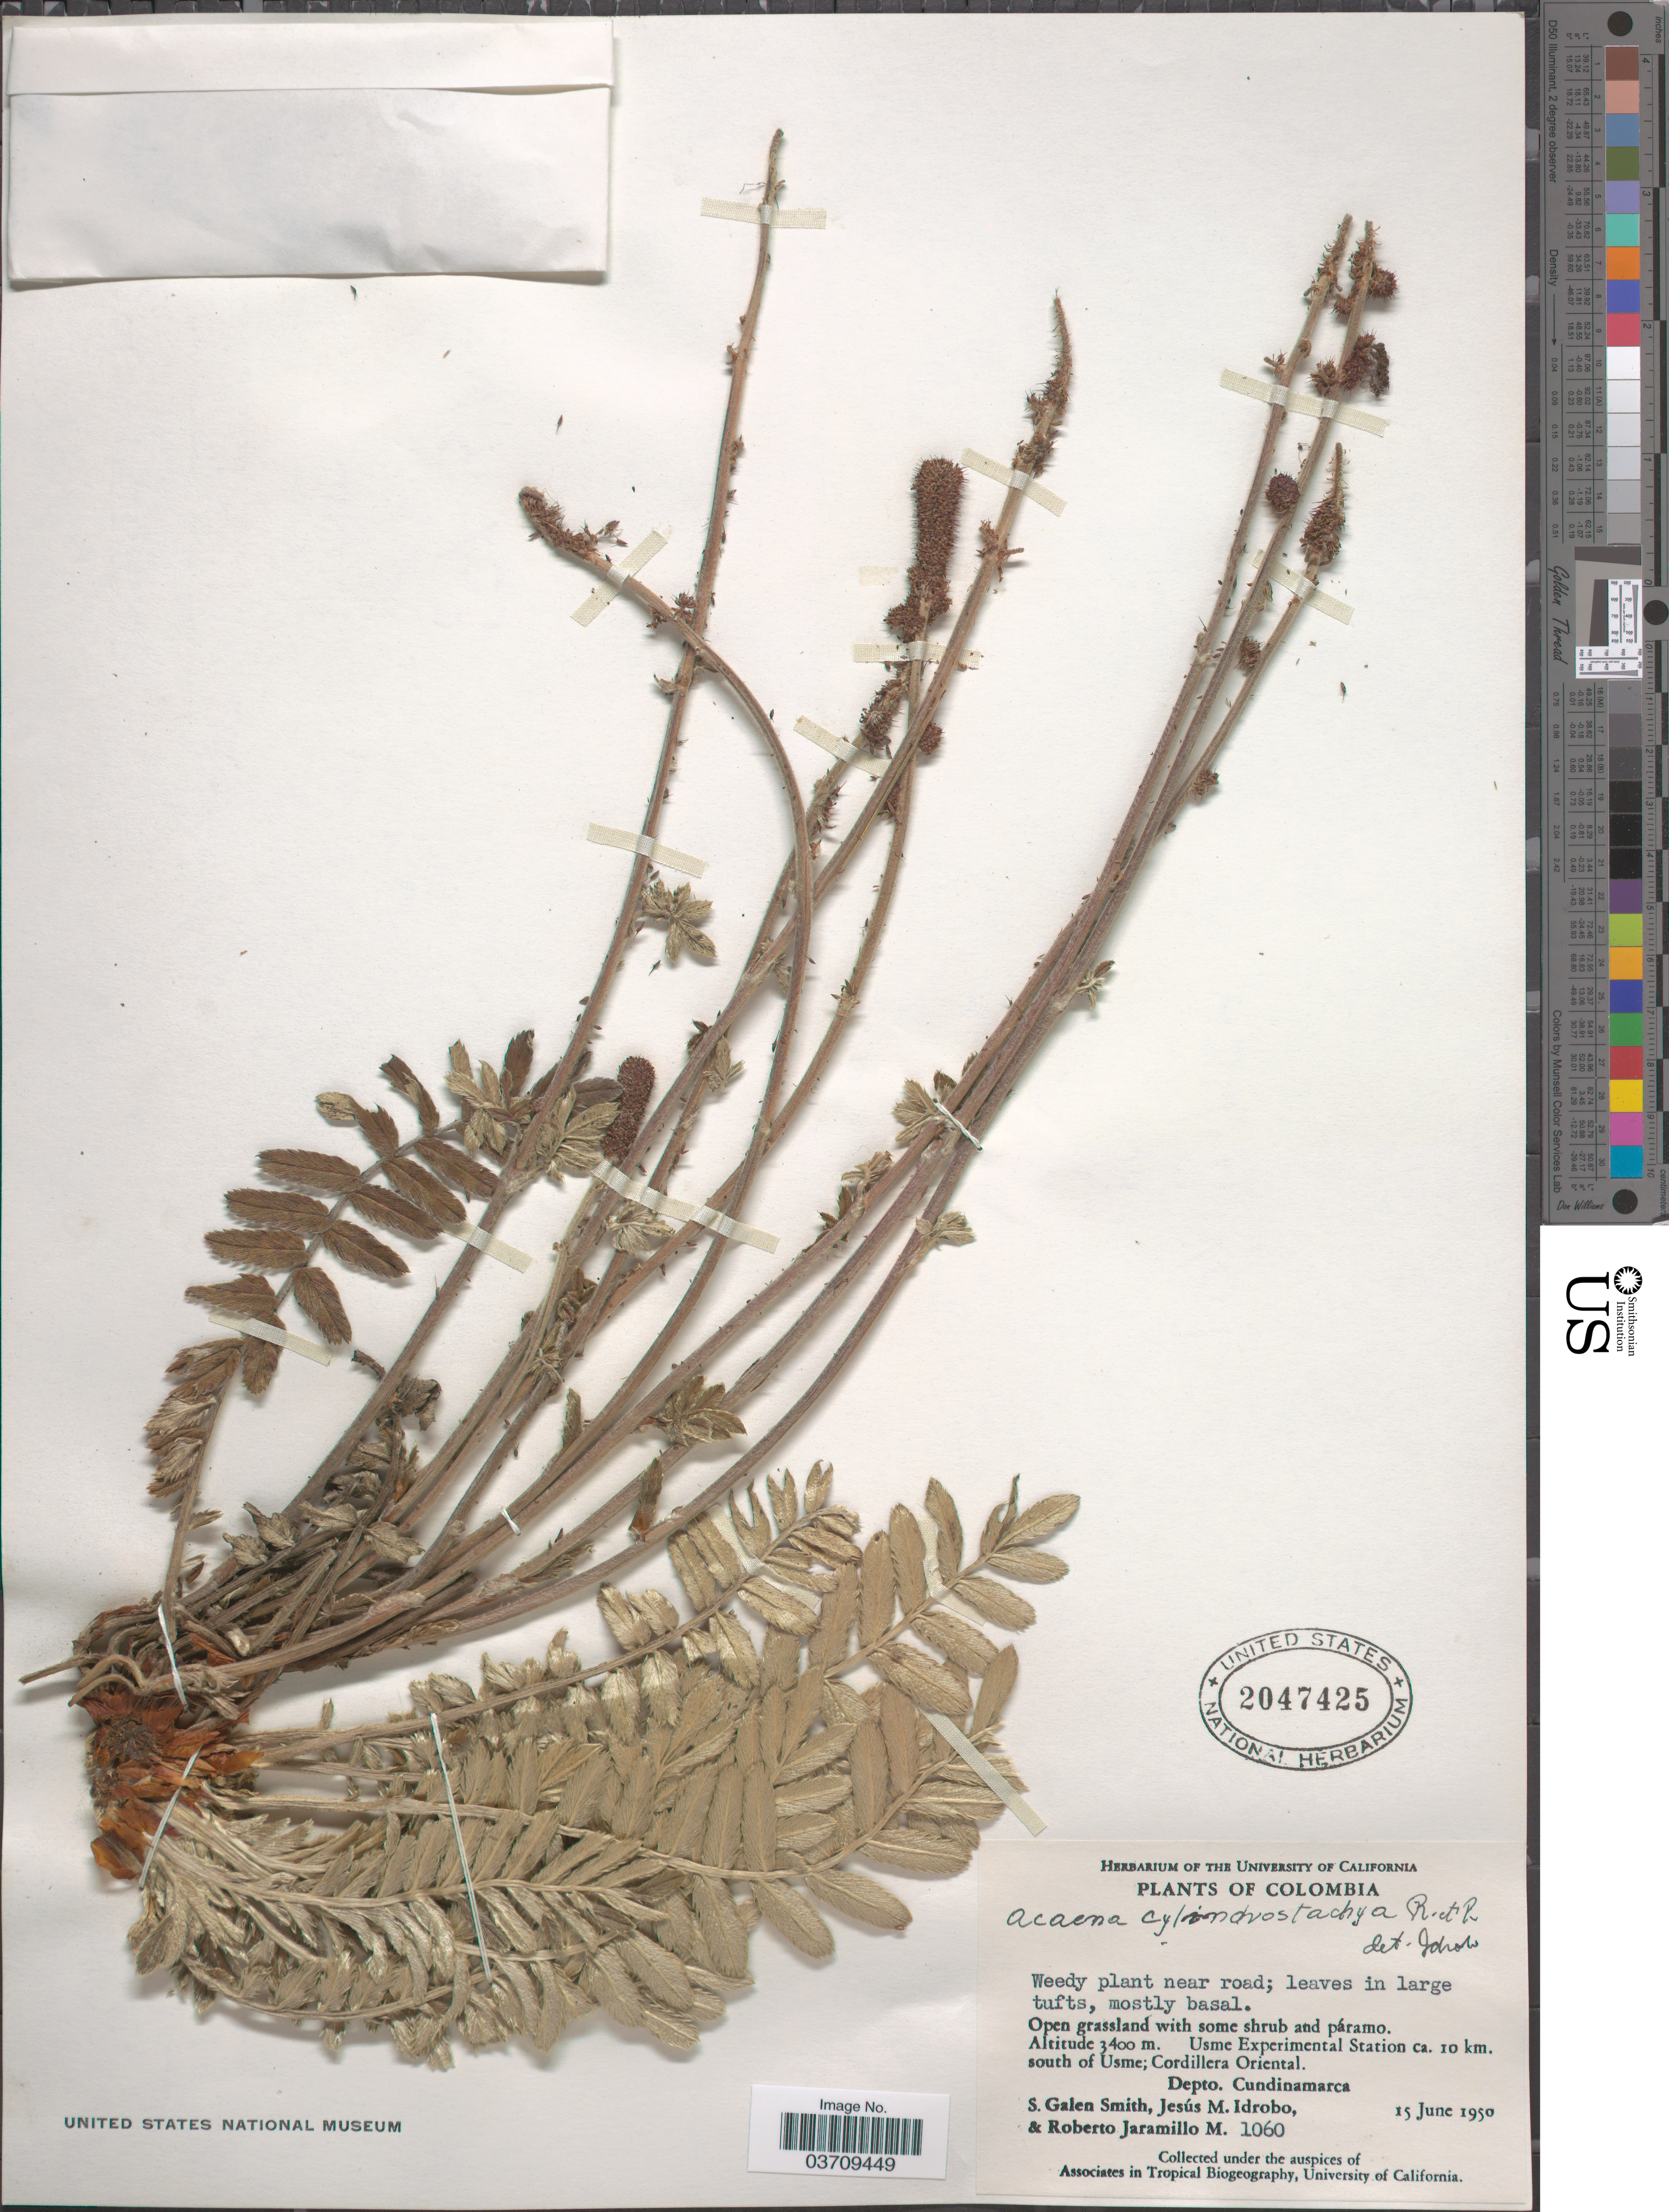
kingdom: Plantae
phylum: Tracheophyta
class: Magnoliopsida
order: Rosales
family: Rosaceae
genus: Acaena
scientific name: Acaena cylindristachya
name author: Ruiz & Pav.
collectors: S. G. Smith, J. M. Idrobo & R. Jaramillo M.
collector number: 1060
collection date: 1950-06-15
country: Colombia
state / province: Cundinamarca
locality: Usme Experimental Station ca. 10 km. south of Usme; Cordillera Oriental. Depto. Cundinamarca.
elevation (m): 3400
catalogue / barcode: US 2047425